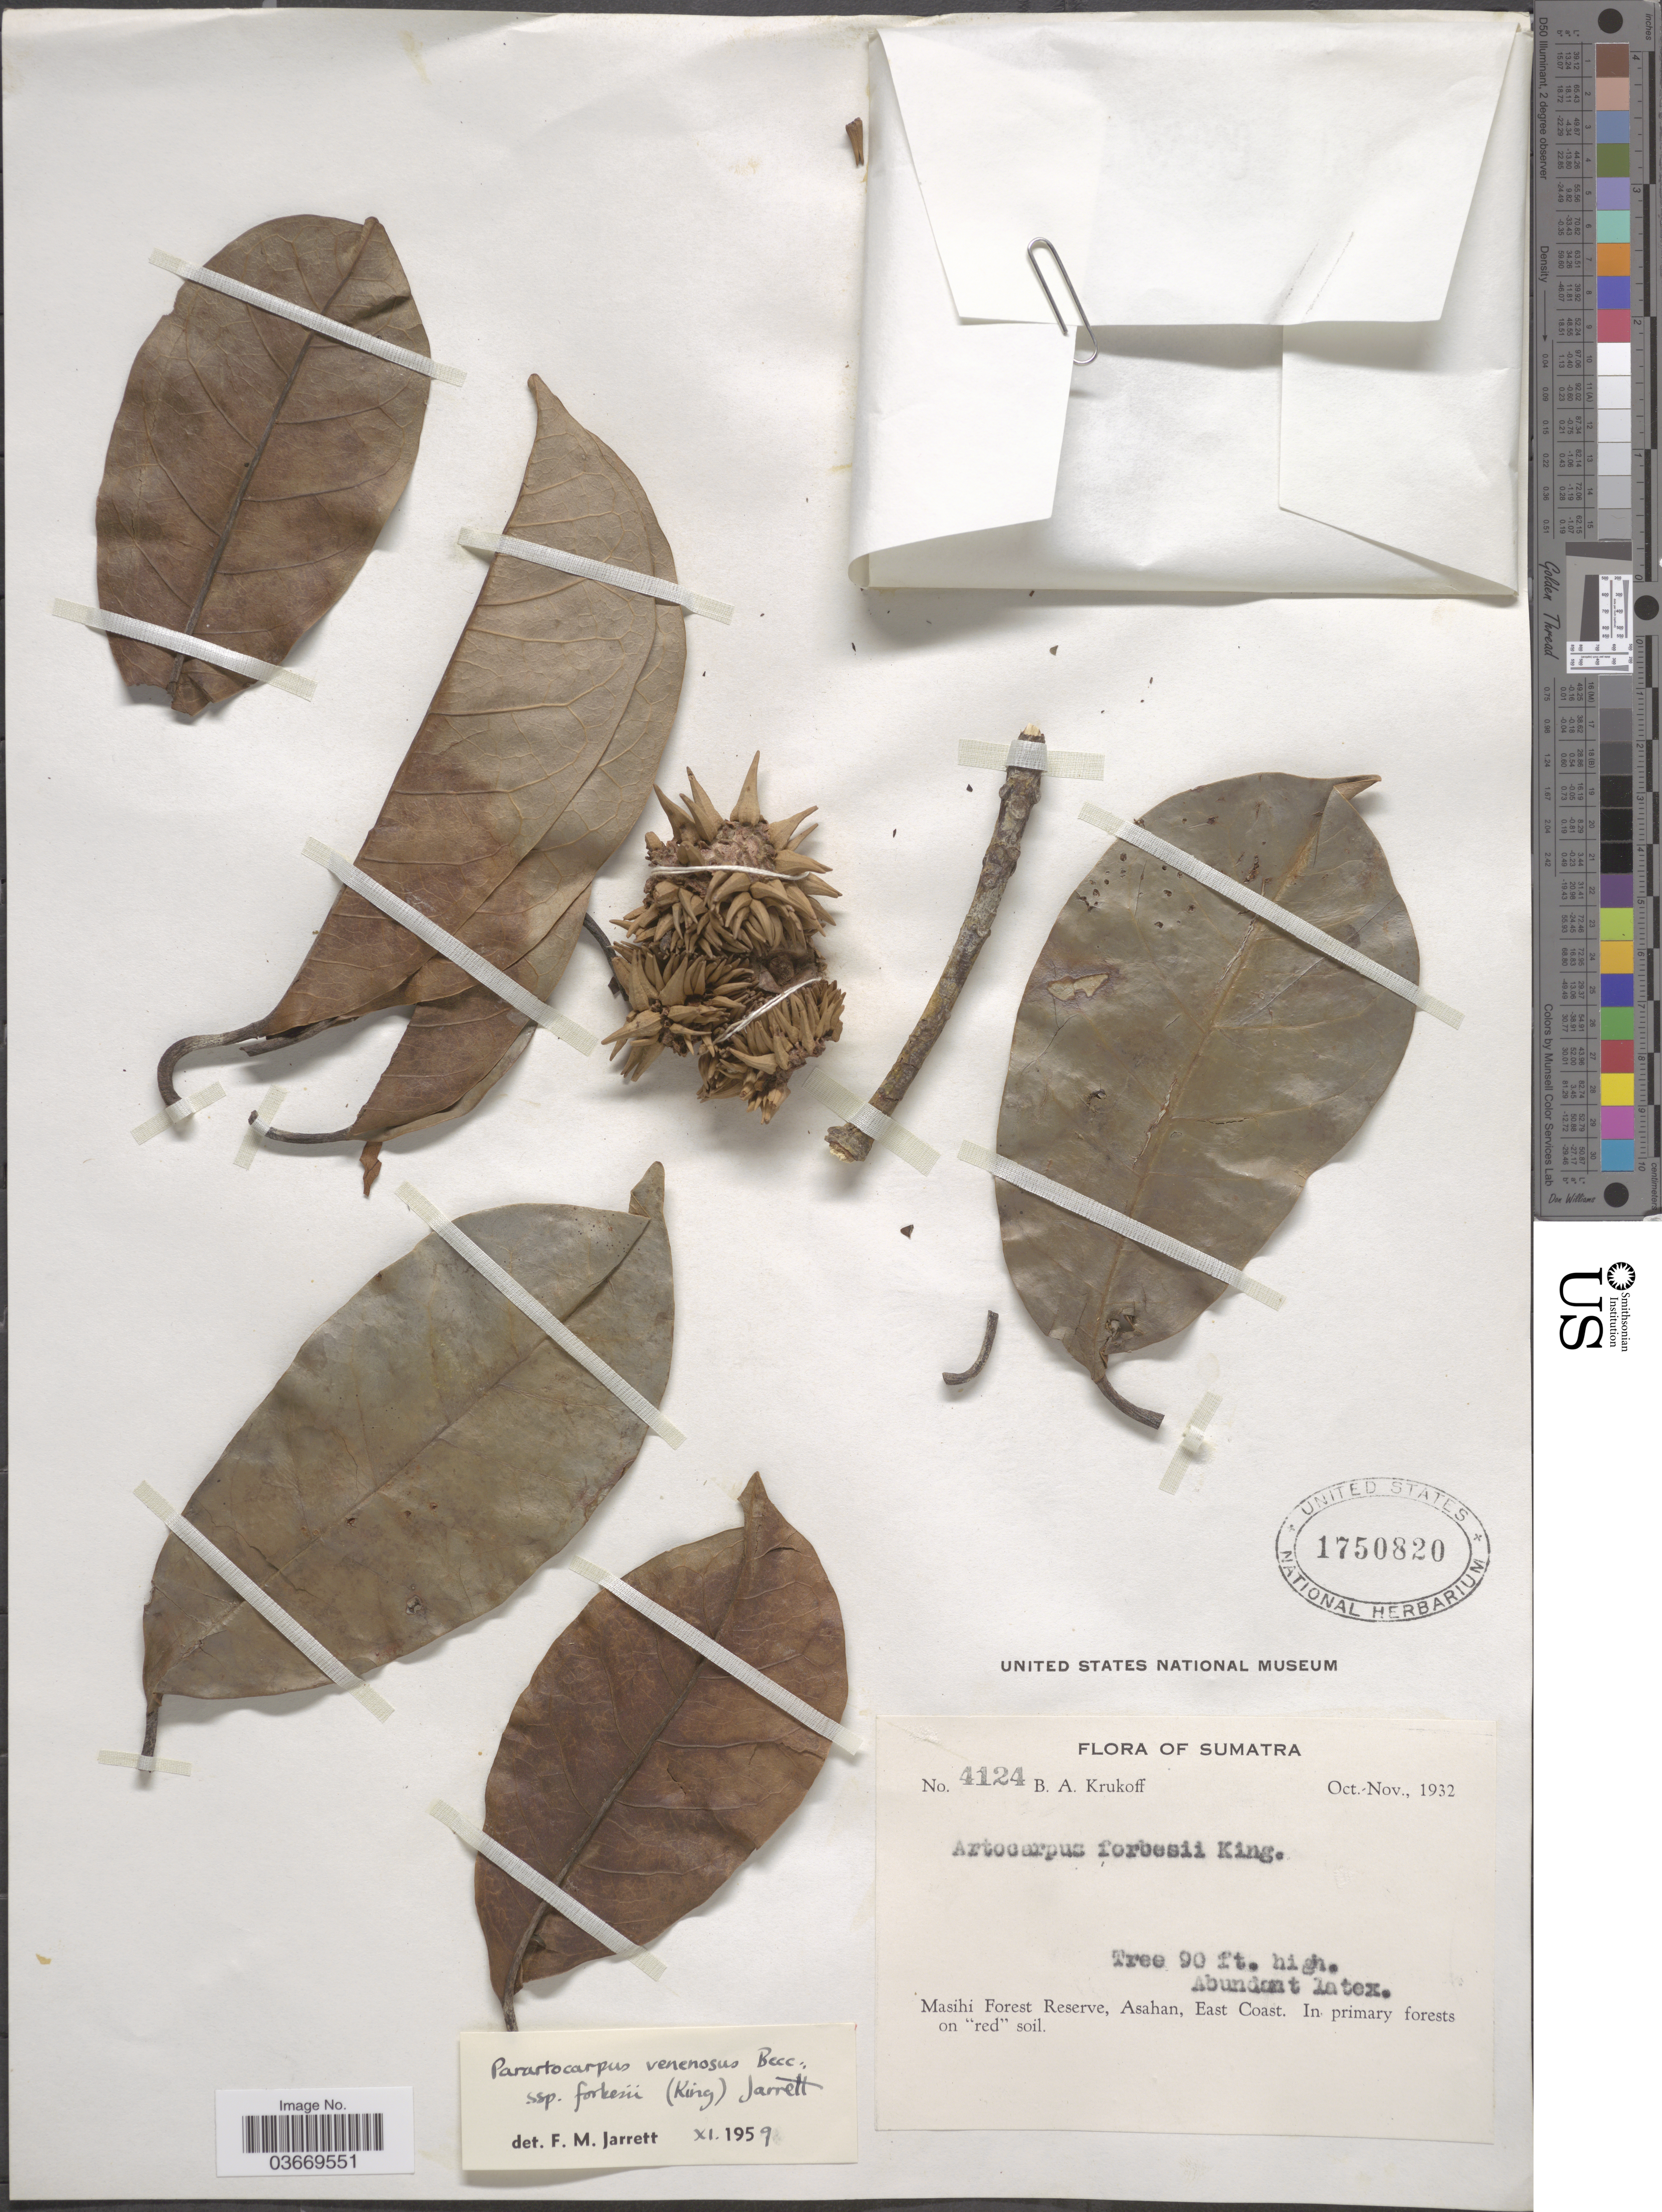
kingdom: Plantae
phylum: Tracheophyta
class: Magnoliopsida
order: Rosales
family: Moraceae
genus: Parartocarpus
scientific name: Parartocarpus venenosus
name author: (Zoll. & Moritzi) Becc.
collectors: B. A. Krukoff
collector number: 4124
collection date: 1932-10/1932-11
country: Indonesia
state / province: Sumatra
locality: Masihi Forest Reserve, Asahan, East Coast.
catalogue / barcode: US 1750820